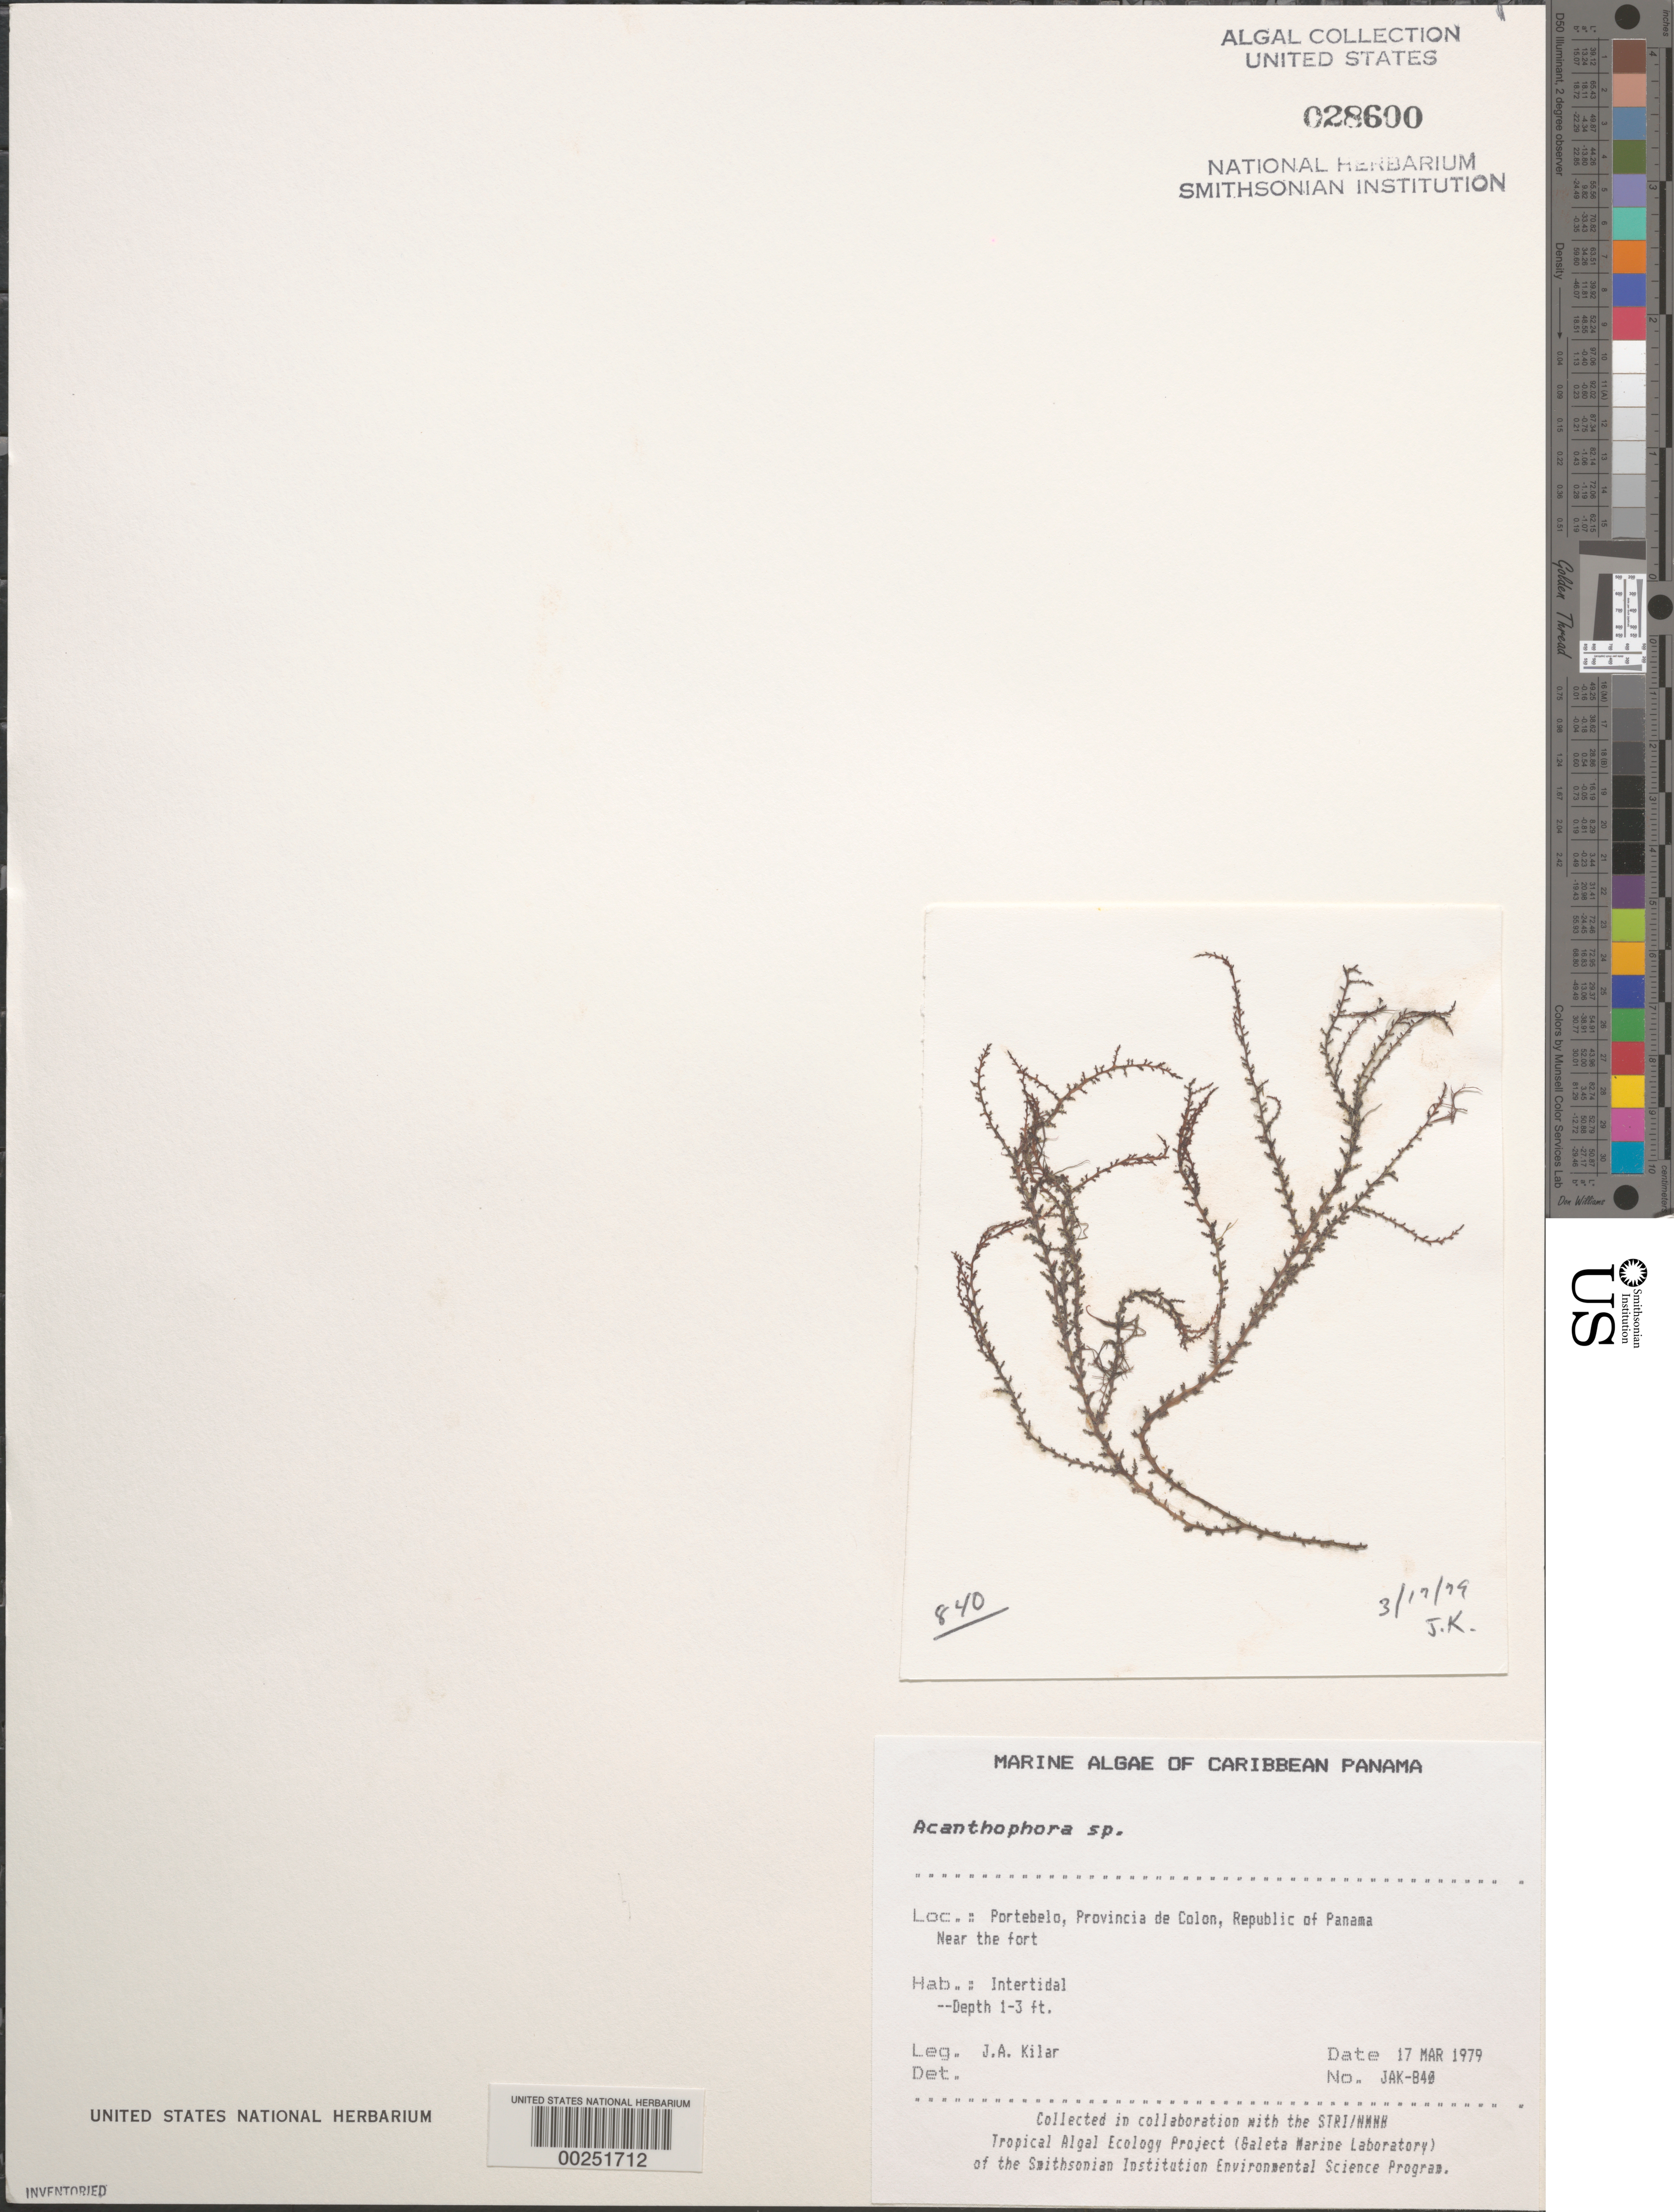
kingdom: Plantae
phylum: Rhodophyta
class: Florideophyceae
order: Ceramiales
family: Rhodomelaceae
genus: Acanthophora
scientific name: Acanthophora sp.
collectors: J. A. Kilar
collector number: JAK-840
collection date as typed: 17 Mar 1979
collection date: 1979-03-17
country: Panama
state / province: Colón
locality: Portebelo, near the Fort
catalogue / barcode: US 28600